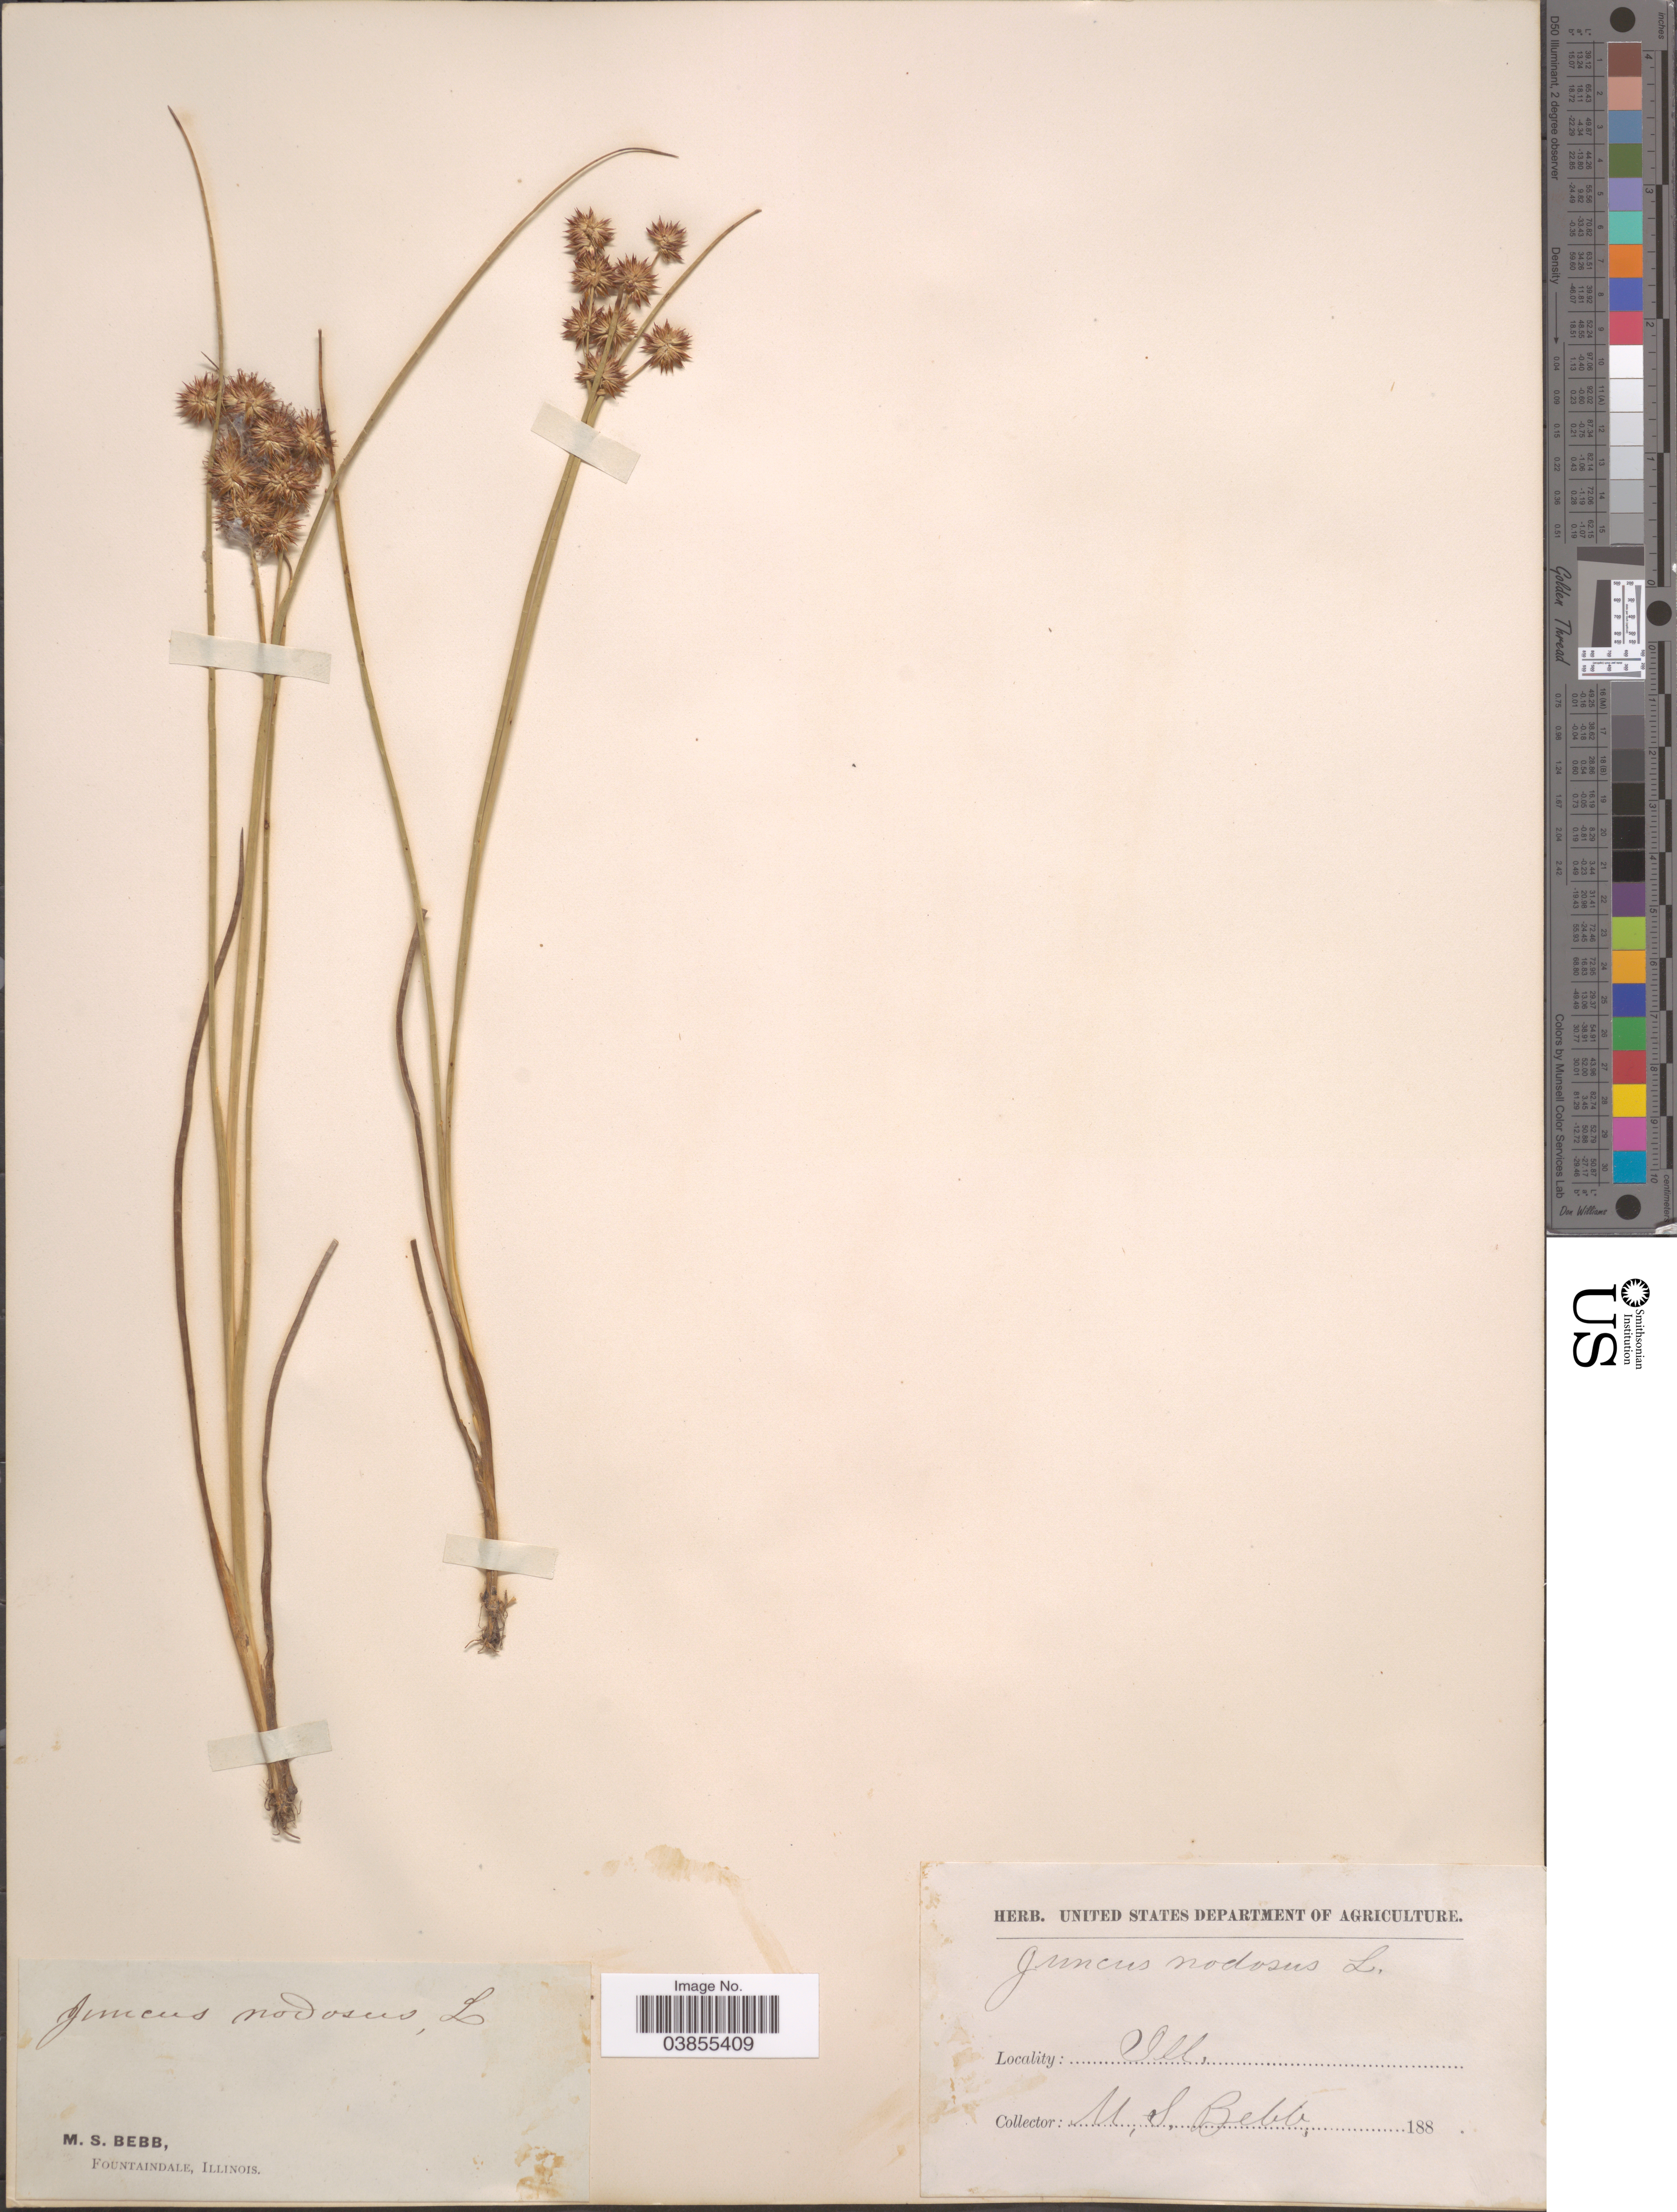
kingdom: Plantae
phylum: Tracheophyta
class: Liliopsida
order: Poales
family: Juncaceae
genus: Juncus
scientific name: Juncus nodosus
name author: L.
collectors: M. Bebb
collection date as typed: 188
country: United States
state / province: Illinois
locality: Fountaindale.